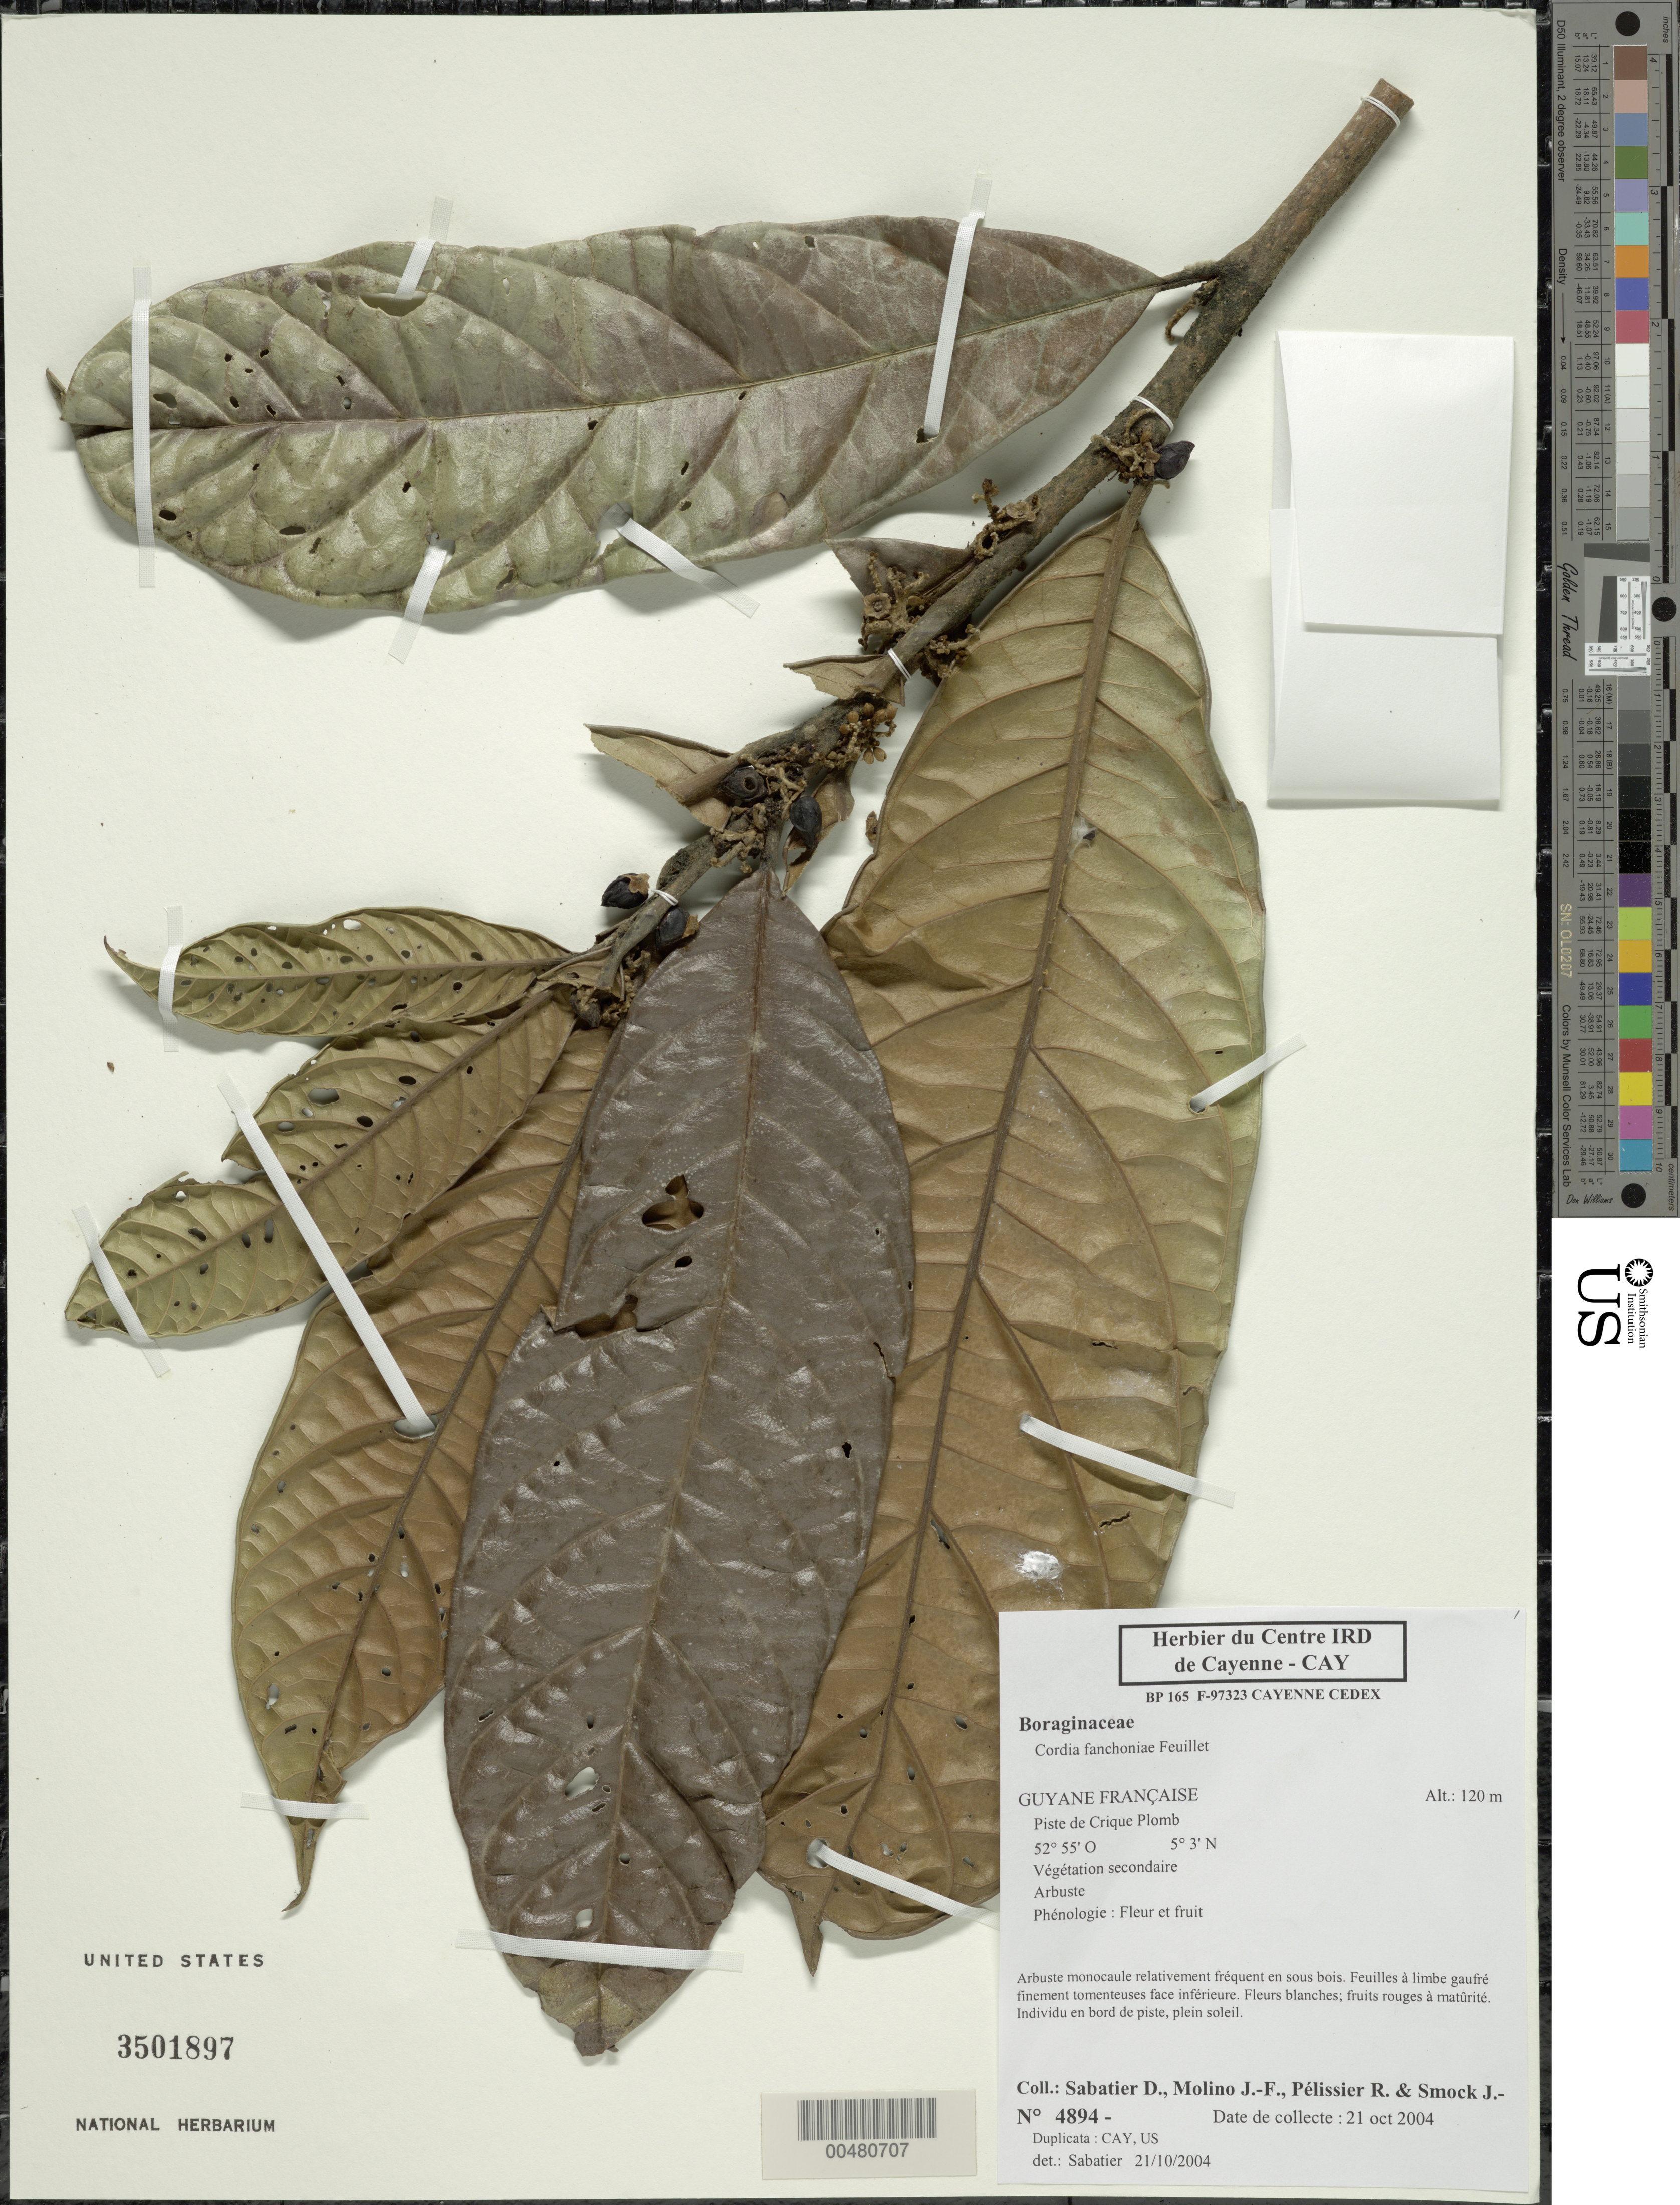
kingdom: Plantae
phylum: Tracheophyta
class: Magnoliopsida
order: Boraginales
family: Cordiaceae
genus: Cordia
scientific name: Cordia fanchoniae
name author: Feuillet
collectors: D. Sabatier, J. Molino, R. Pélissier & J. Smock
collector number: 4894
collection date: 2004-10-21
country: French Guiana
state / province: Cayenne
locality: Guyane Française. Piste de Crique Plomb.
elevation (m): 120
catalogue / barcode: US 3501897